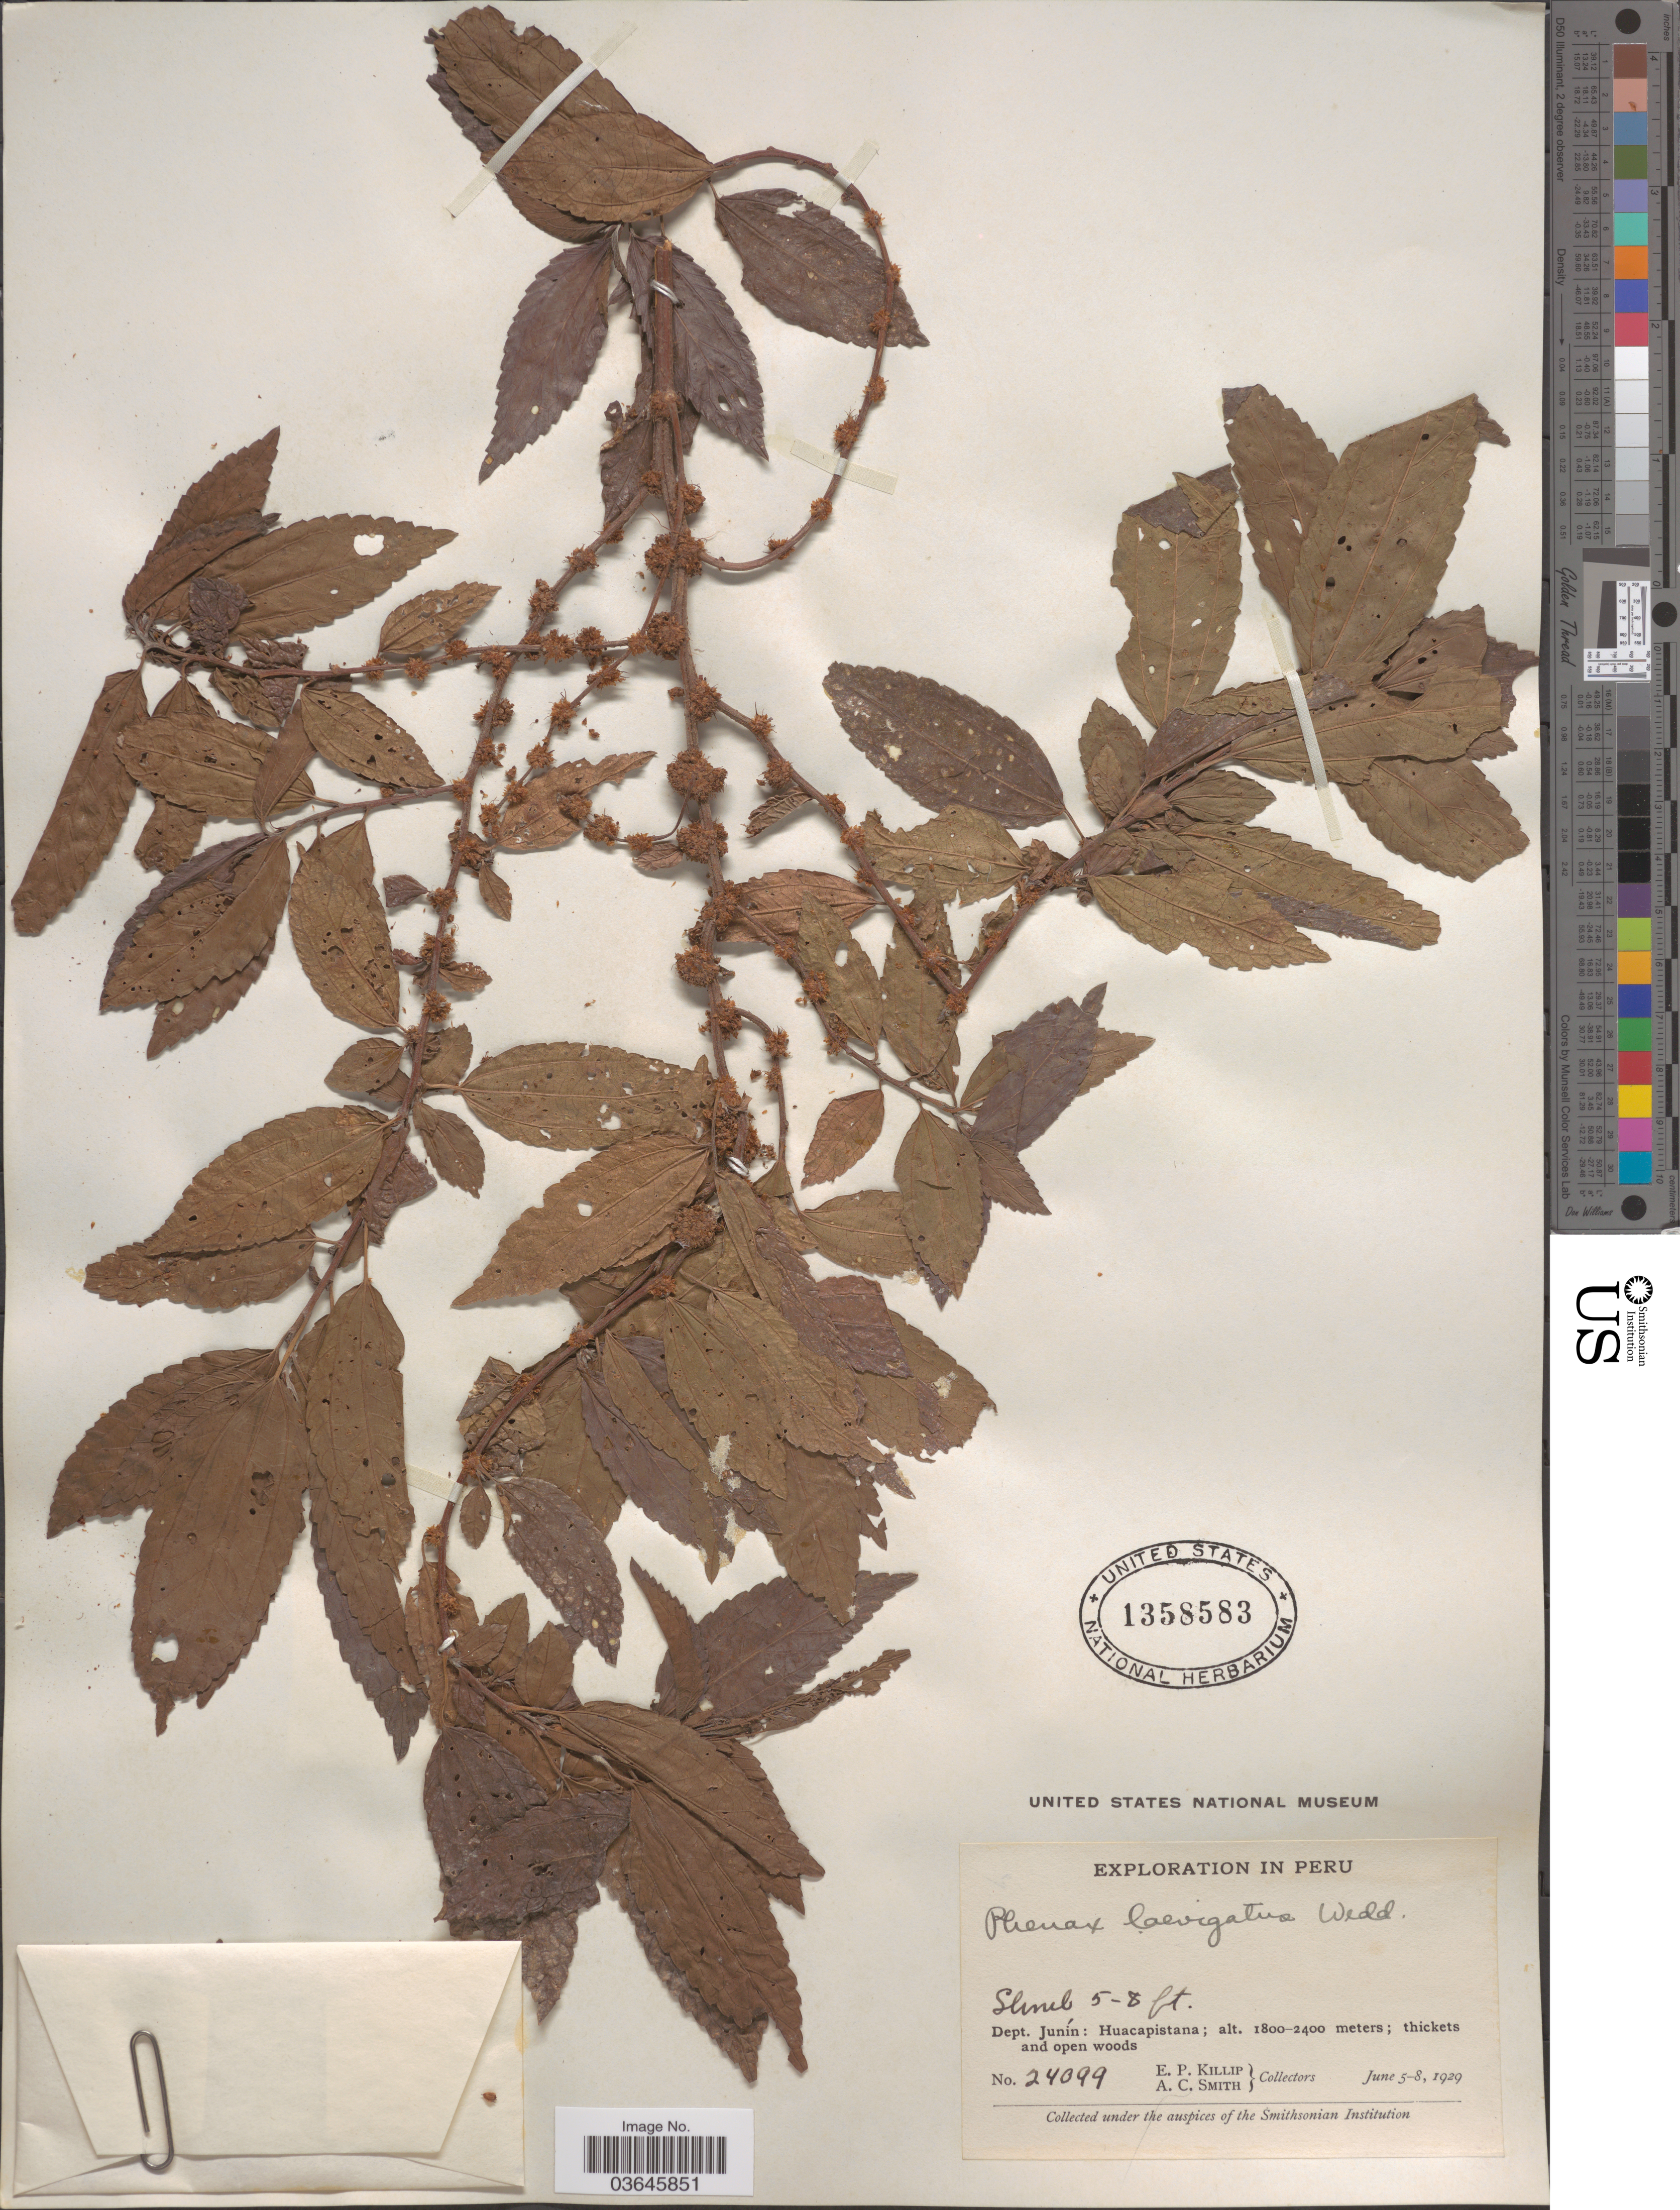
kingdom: Plantae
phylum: Tracheophyta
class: Magnoliopsida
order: Rosales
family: Urticaceae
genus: Phenax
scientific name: Phenax laevigatus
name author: Wedd.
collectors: E. P. Killip & A. C. Smith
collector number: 24099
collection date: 1929-06-05/1929-06-08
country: Peru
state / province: Junín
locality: Dept. Junín: Huacapistana.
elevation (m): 1800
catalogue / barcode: US 1358583